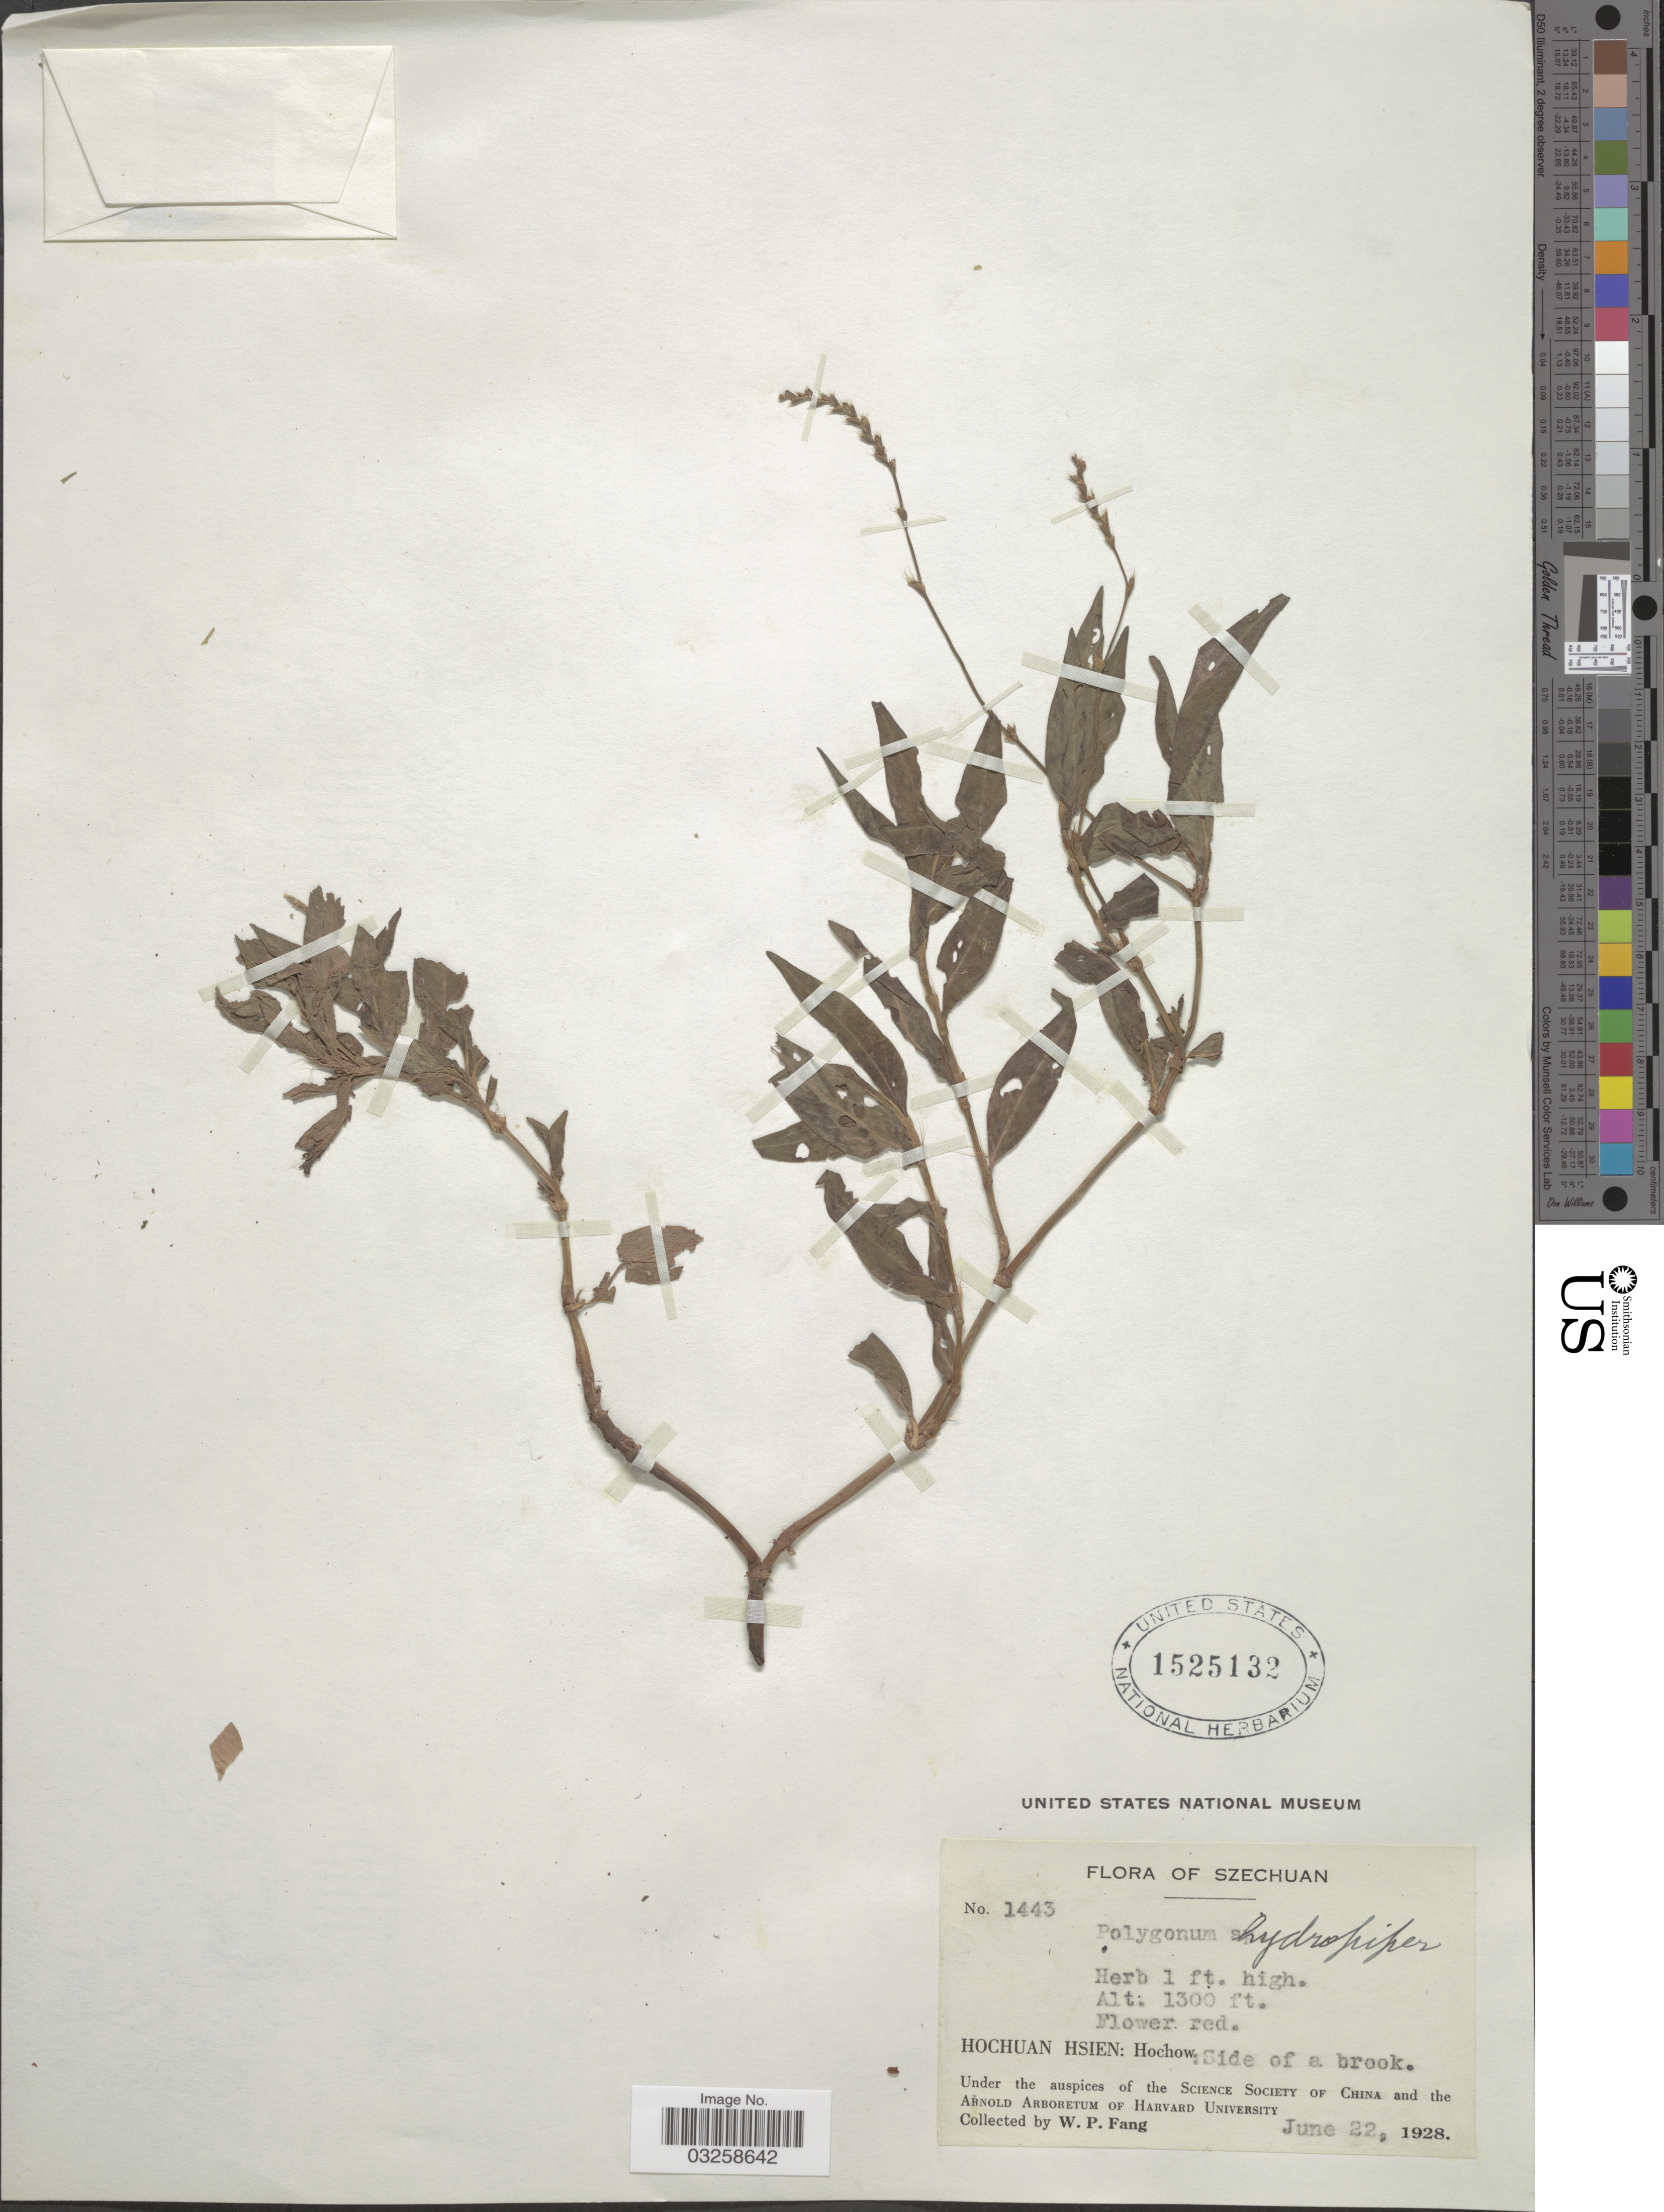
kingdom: Plantae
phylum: Tracheophyta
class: Magnoliopsida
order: Caryophyllales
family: Polygonaceae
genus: Polygonum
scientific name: Polygonum hydropiper var. hydropiper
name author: L.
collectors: W. P. Fang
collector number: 1443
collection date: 1928-06-22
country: China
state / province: Sichuan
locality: Szechuan. Hochuan Hsien: Hochow: Side of a brook.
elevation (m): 396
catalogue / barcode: US 1525132